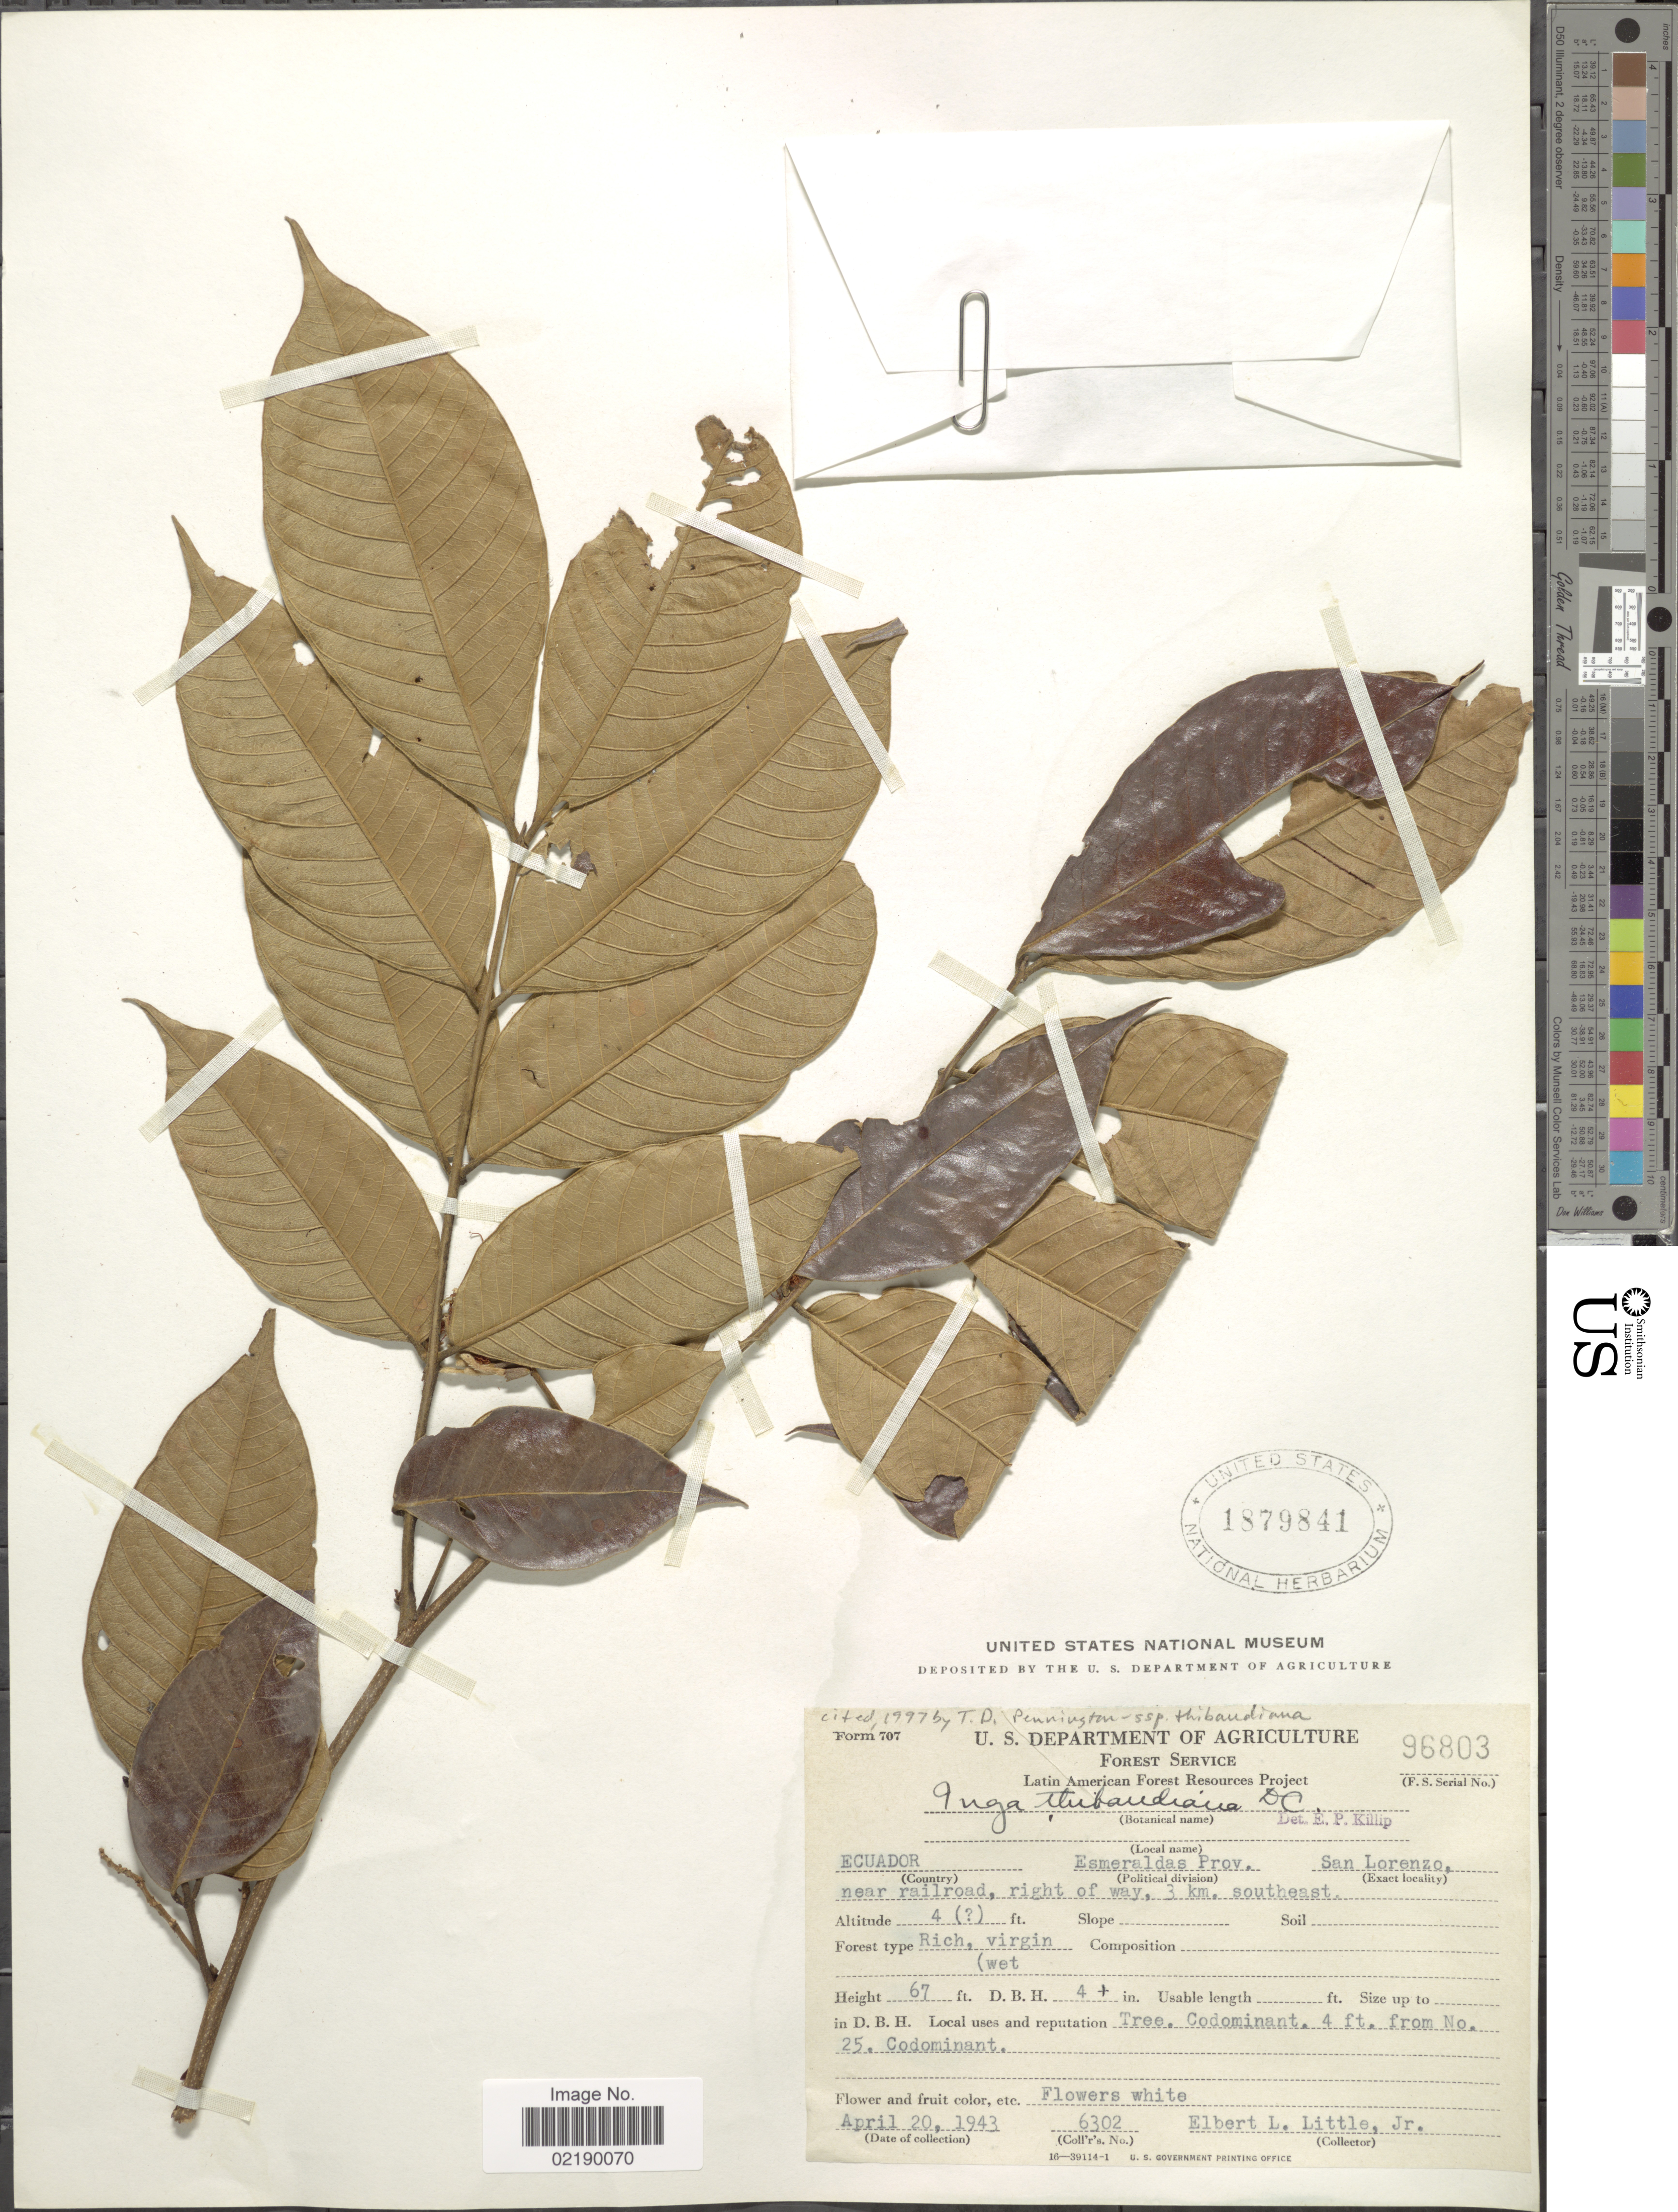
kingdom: Plantae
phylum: Tracheophyta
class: Magnoliopsida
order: Fabales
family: Fabaceae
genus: Inga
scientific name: Inga thibaudiana subsp. thibaudiana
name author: DC.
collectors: E. L. Little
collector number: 6302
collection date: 1943-04-20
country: Ecuador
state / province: Esmeraldas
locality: San Lorenzo, near railroad, right of way, 3 km. southeast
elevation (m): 1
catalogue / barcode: US 1879841